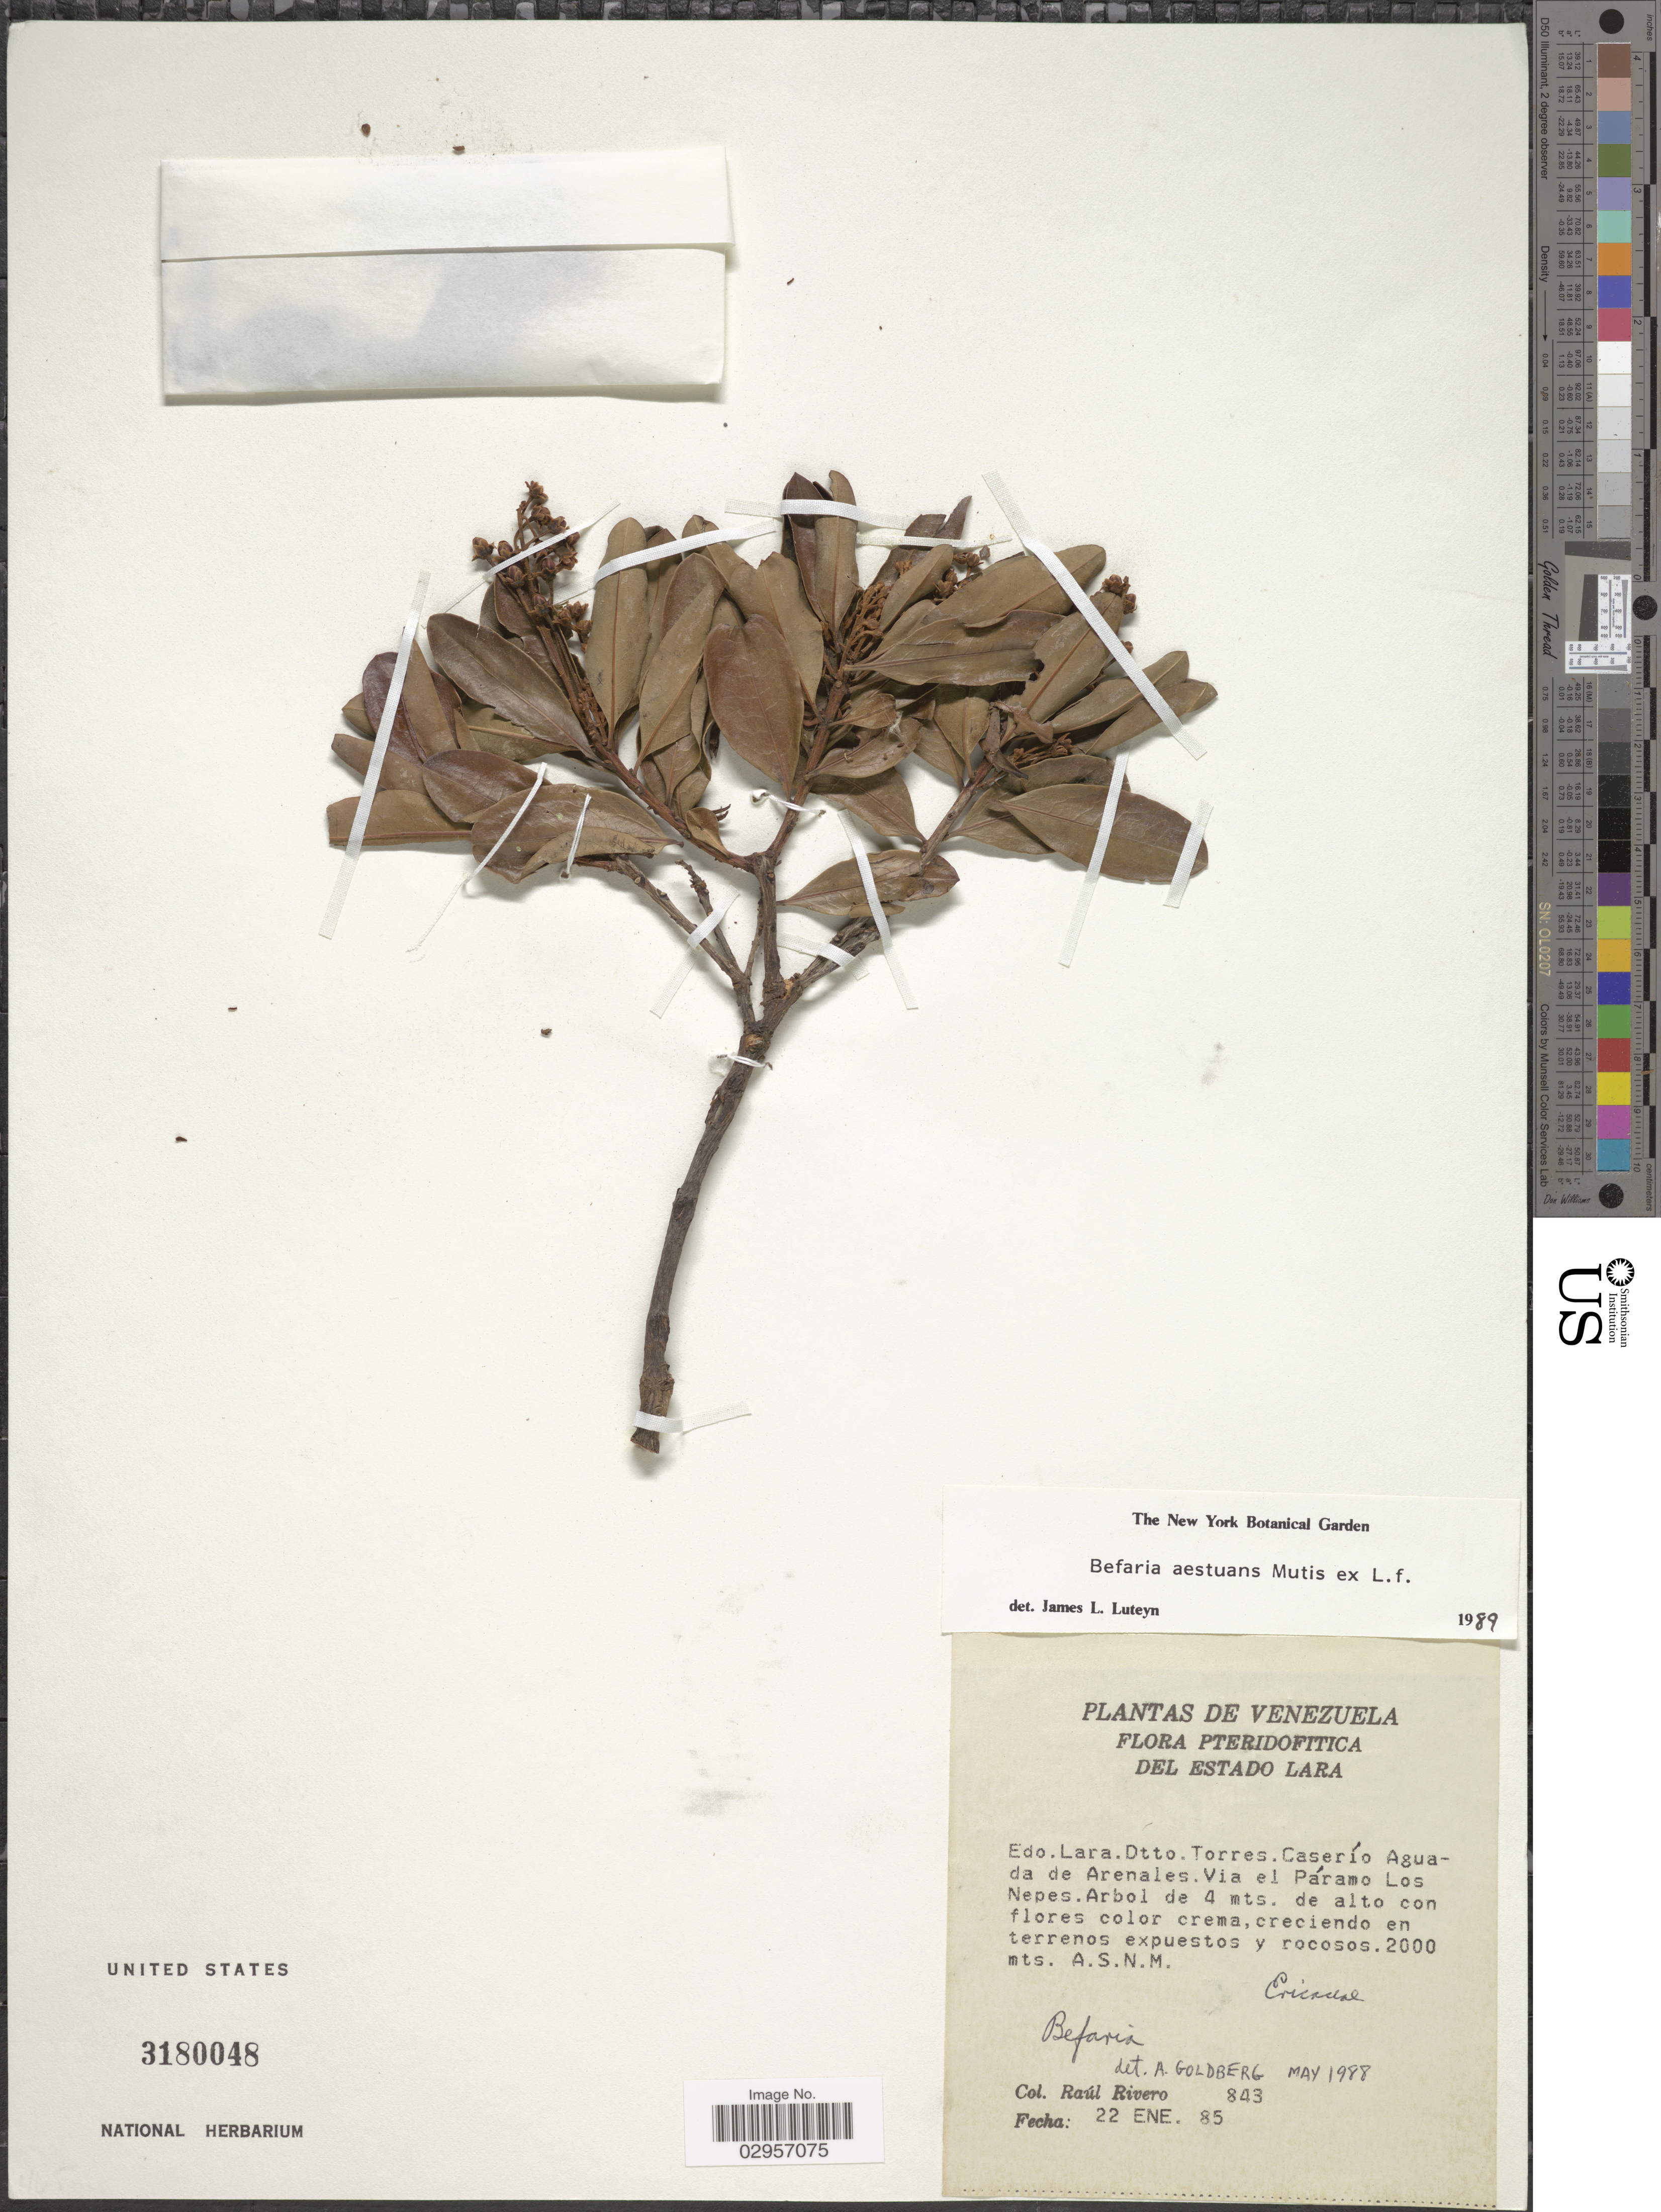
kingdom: Plantae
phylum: Tracheophyta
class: Magnoliopsida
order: Ericales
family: Ericaceae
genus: Befaria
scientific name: Befaria aestuans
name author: Mutis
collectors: R. Rivero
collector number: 843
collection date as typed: Transcribed d/m/y: 22/1/85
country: Venezuela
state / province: Lara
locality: Edo. Lara. Dtto. Torres. Caserío Aguada de Arenales. Via el Páramo Los Nepes.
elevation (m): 2000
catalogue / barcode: US 3180048